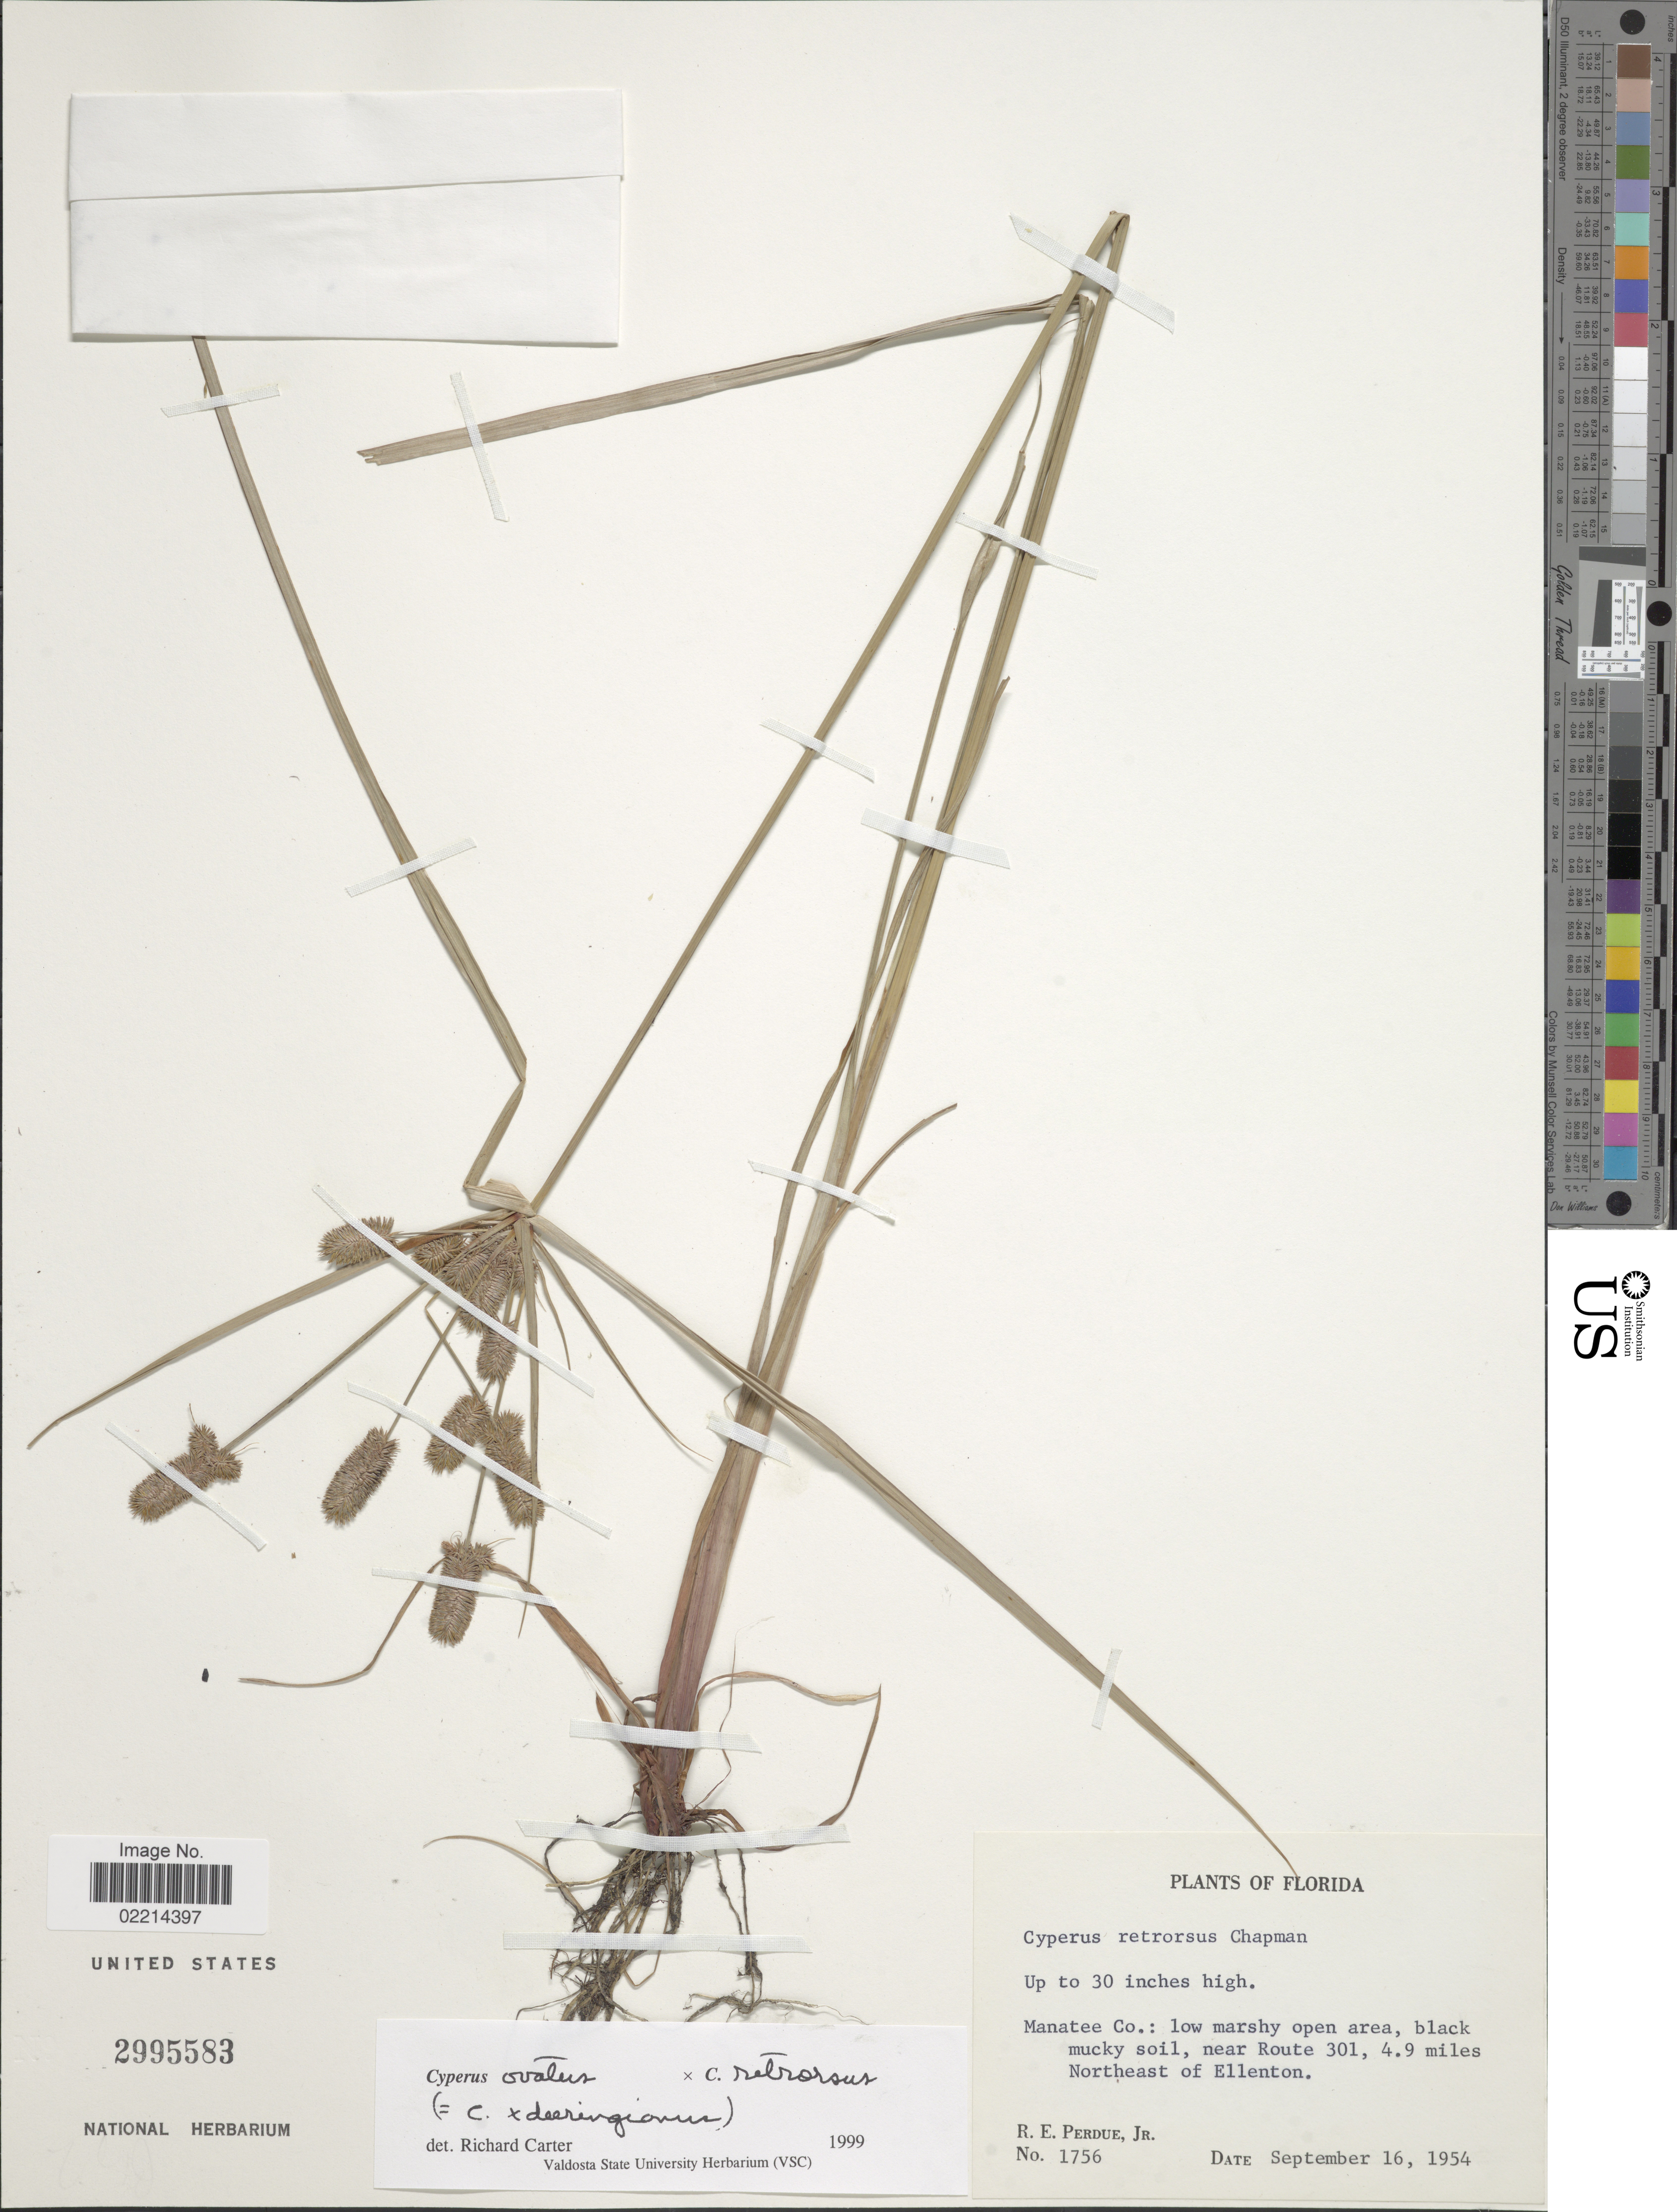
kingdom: Plantae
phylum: Tracheophyta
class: Liliopsida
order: Poales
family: Cyperaceae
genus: Cyperus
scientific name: Cyperus deeringianus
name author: Britton & Small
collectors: R. E. Perdue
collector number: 1756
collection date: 1954-09-16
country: United States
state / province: Florida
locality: Manatee Co.: low marshy open area, black mucky soil, near Route 301, 4.9 miles Northeast of Ellenton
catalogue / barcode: US 2995583